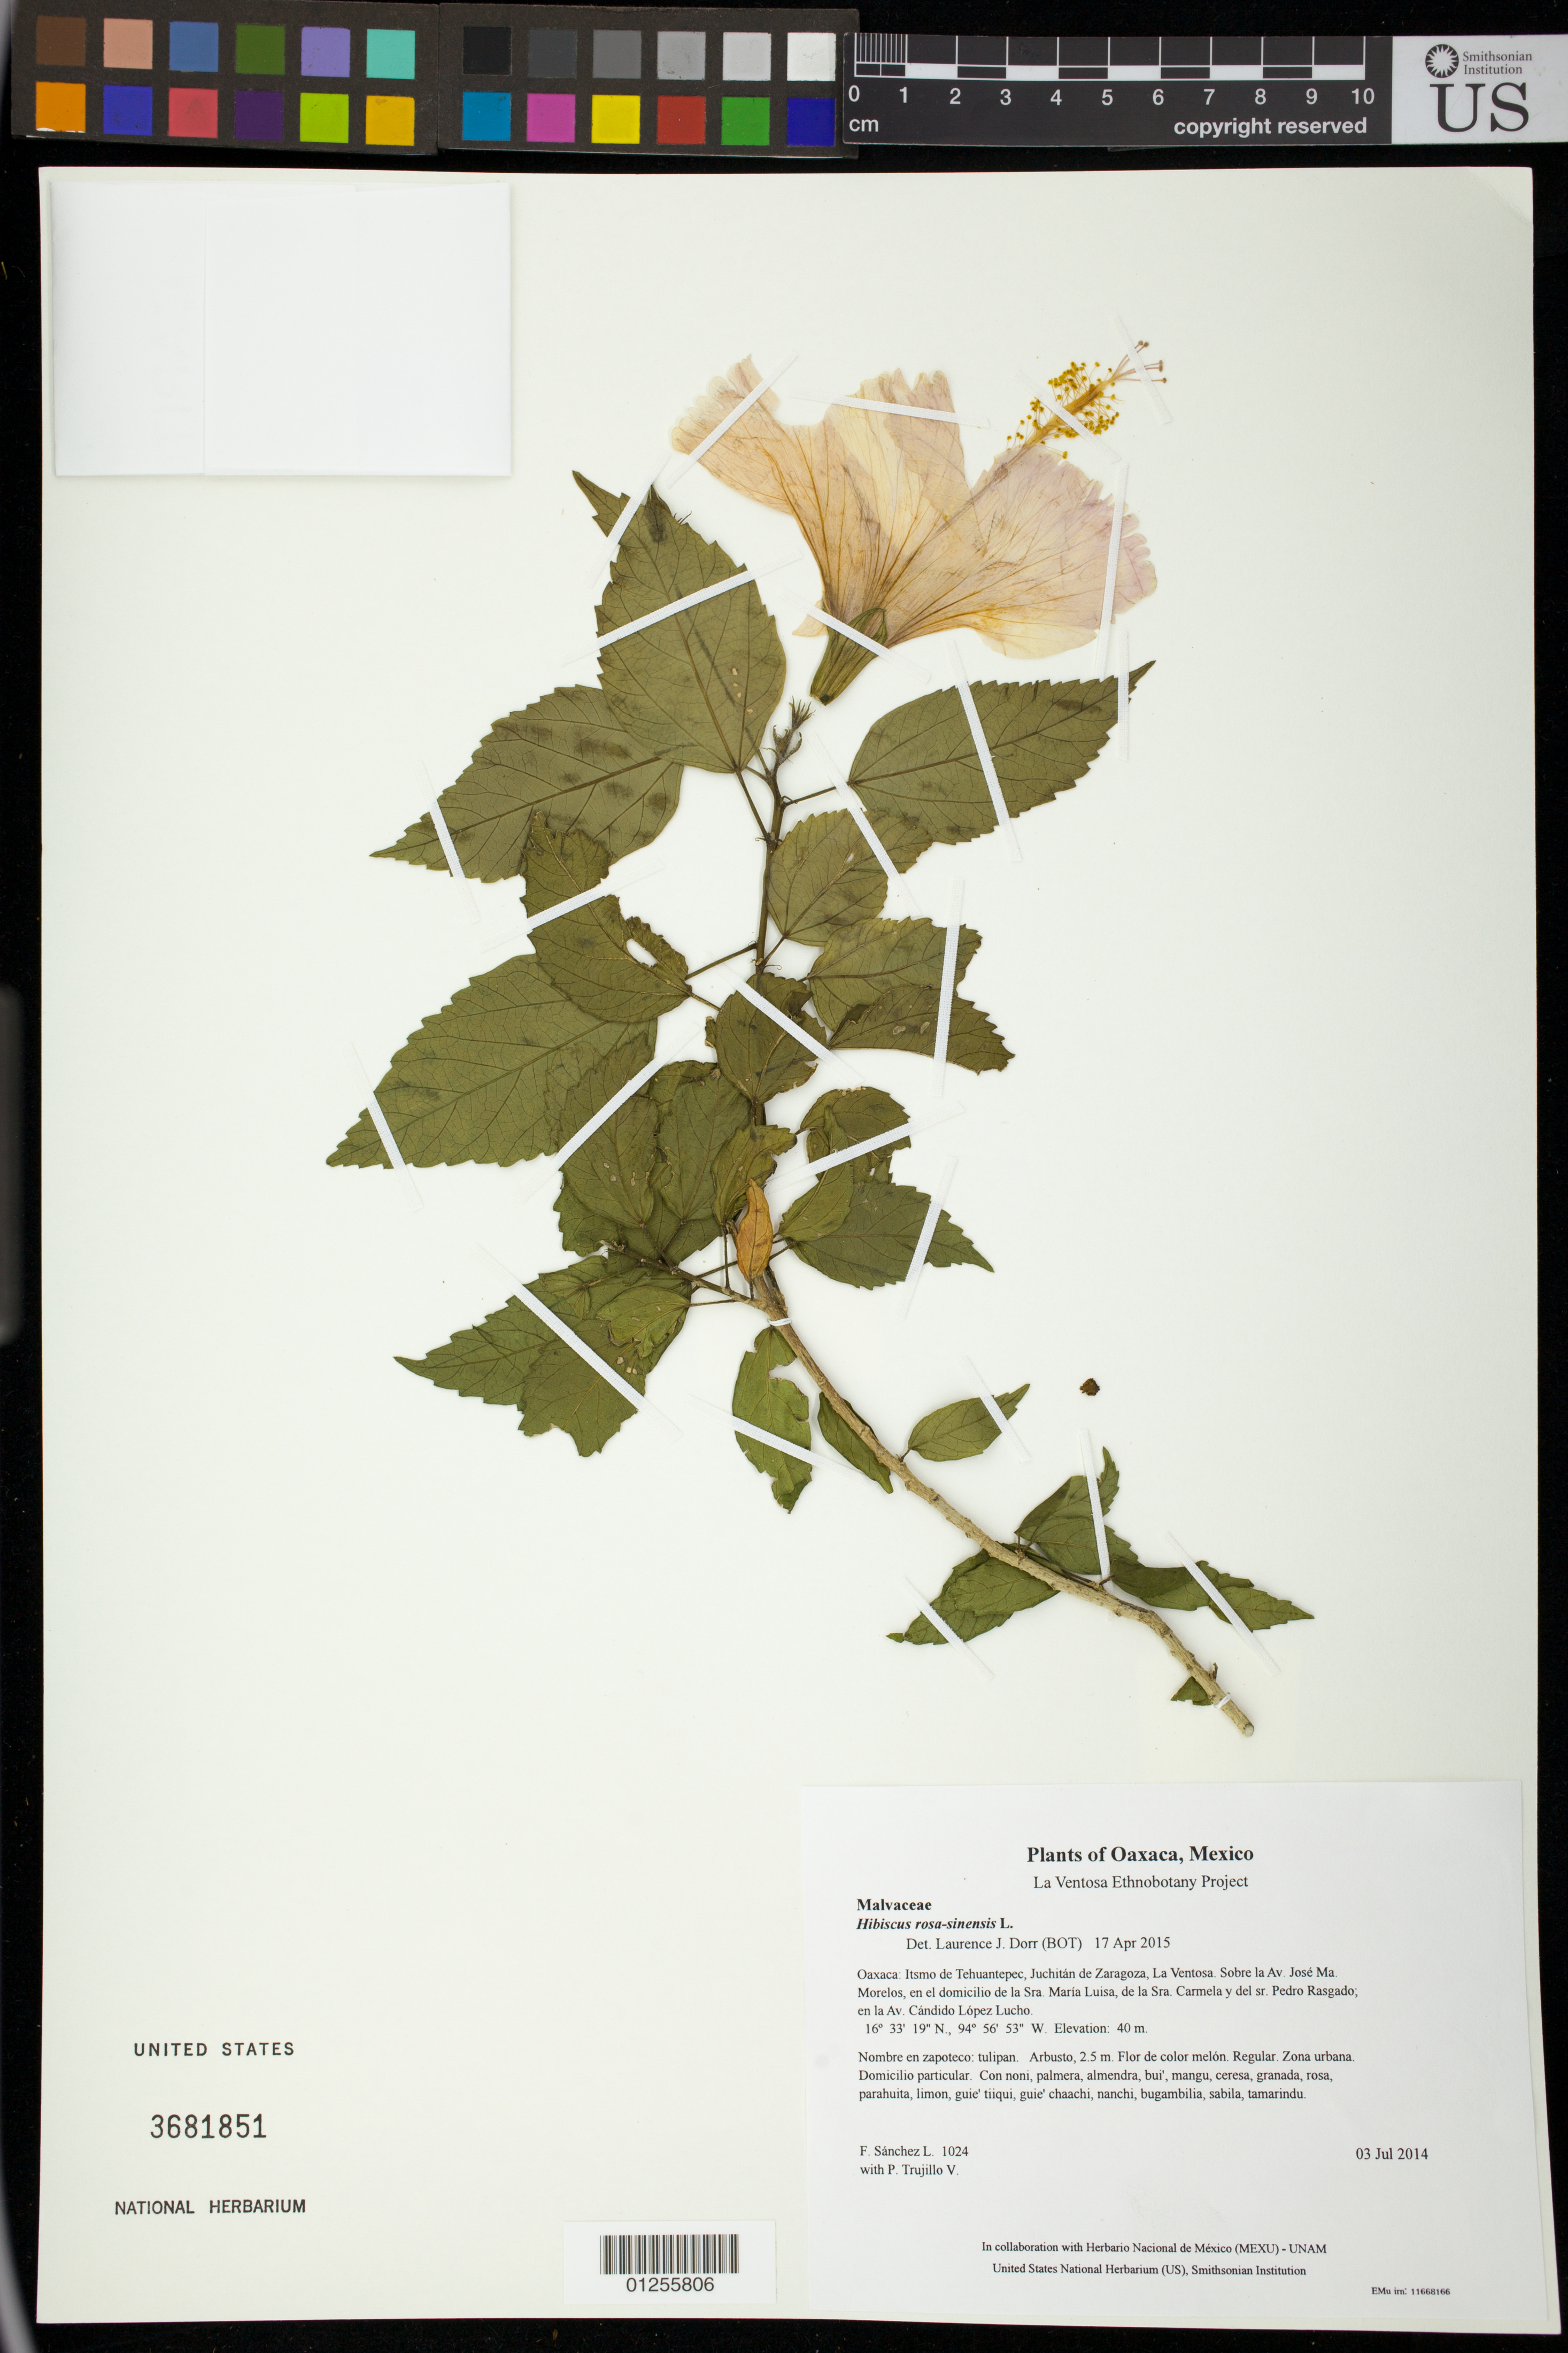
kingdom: Plantae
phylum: Tracheophyta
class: Magnoliopsida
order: Malvales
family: Malvaceae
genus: Hibiscus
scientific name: Hibiscus rosa-sinensis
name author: L.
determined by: Dorr, L. J., (BOT), Smithsonian Institution - National Museum of Natural History (UNITED STATES)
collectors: F. Sánchez L. & P. Trujillo V.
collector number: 1024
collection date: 2014-07-03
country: Mexico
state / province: Oaxaca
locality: Itsmo de Tehuantepec, Juchitán de Zaragoza, La Ventosa. Sobre la Av. José Ma. Morelos, en el domicilio de la Sra. María Luisa, de la Sra. Carmela y del sr. Pedro Rasgado; en la Av. Cándido López Lucho.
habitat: Zona urbana. Domicilio particular.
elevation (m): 40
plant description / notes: JEBOT, MEXU, US; Yaga bandaga. 2.5 m. Guie' biguitu nate. Nuu.; tulipan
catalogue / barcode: US 3681851